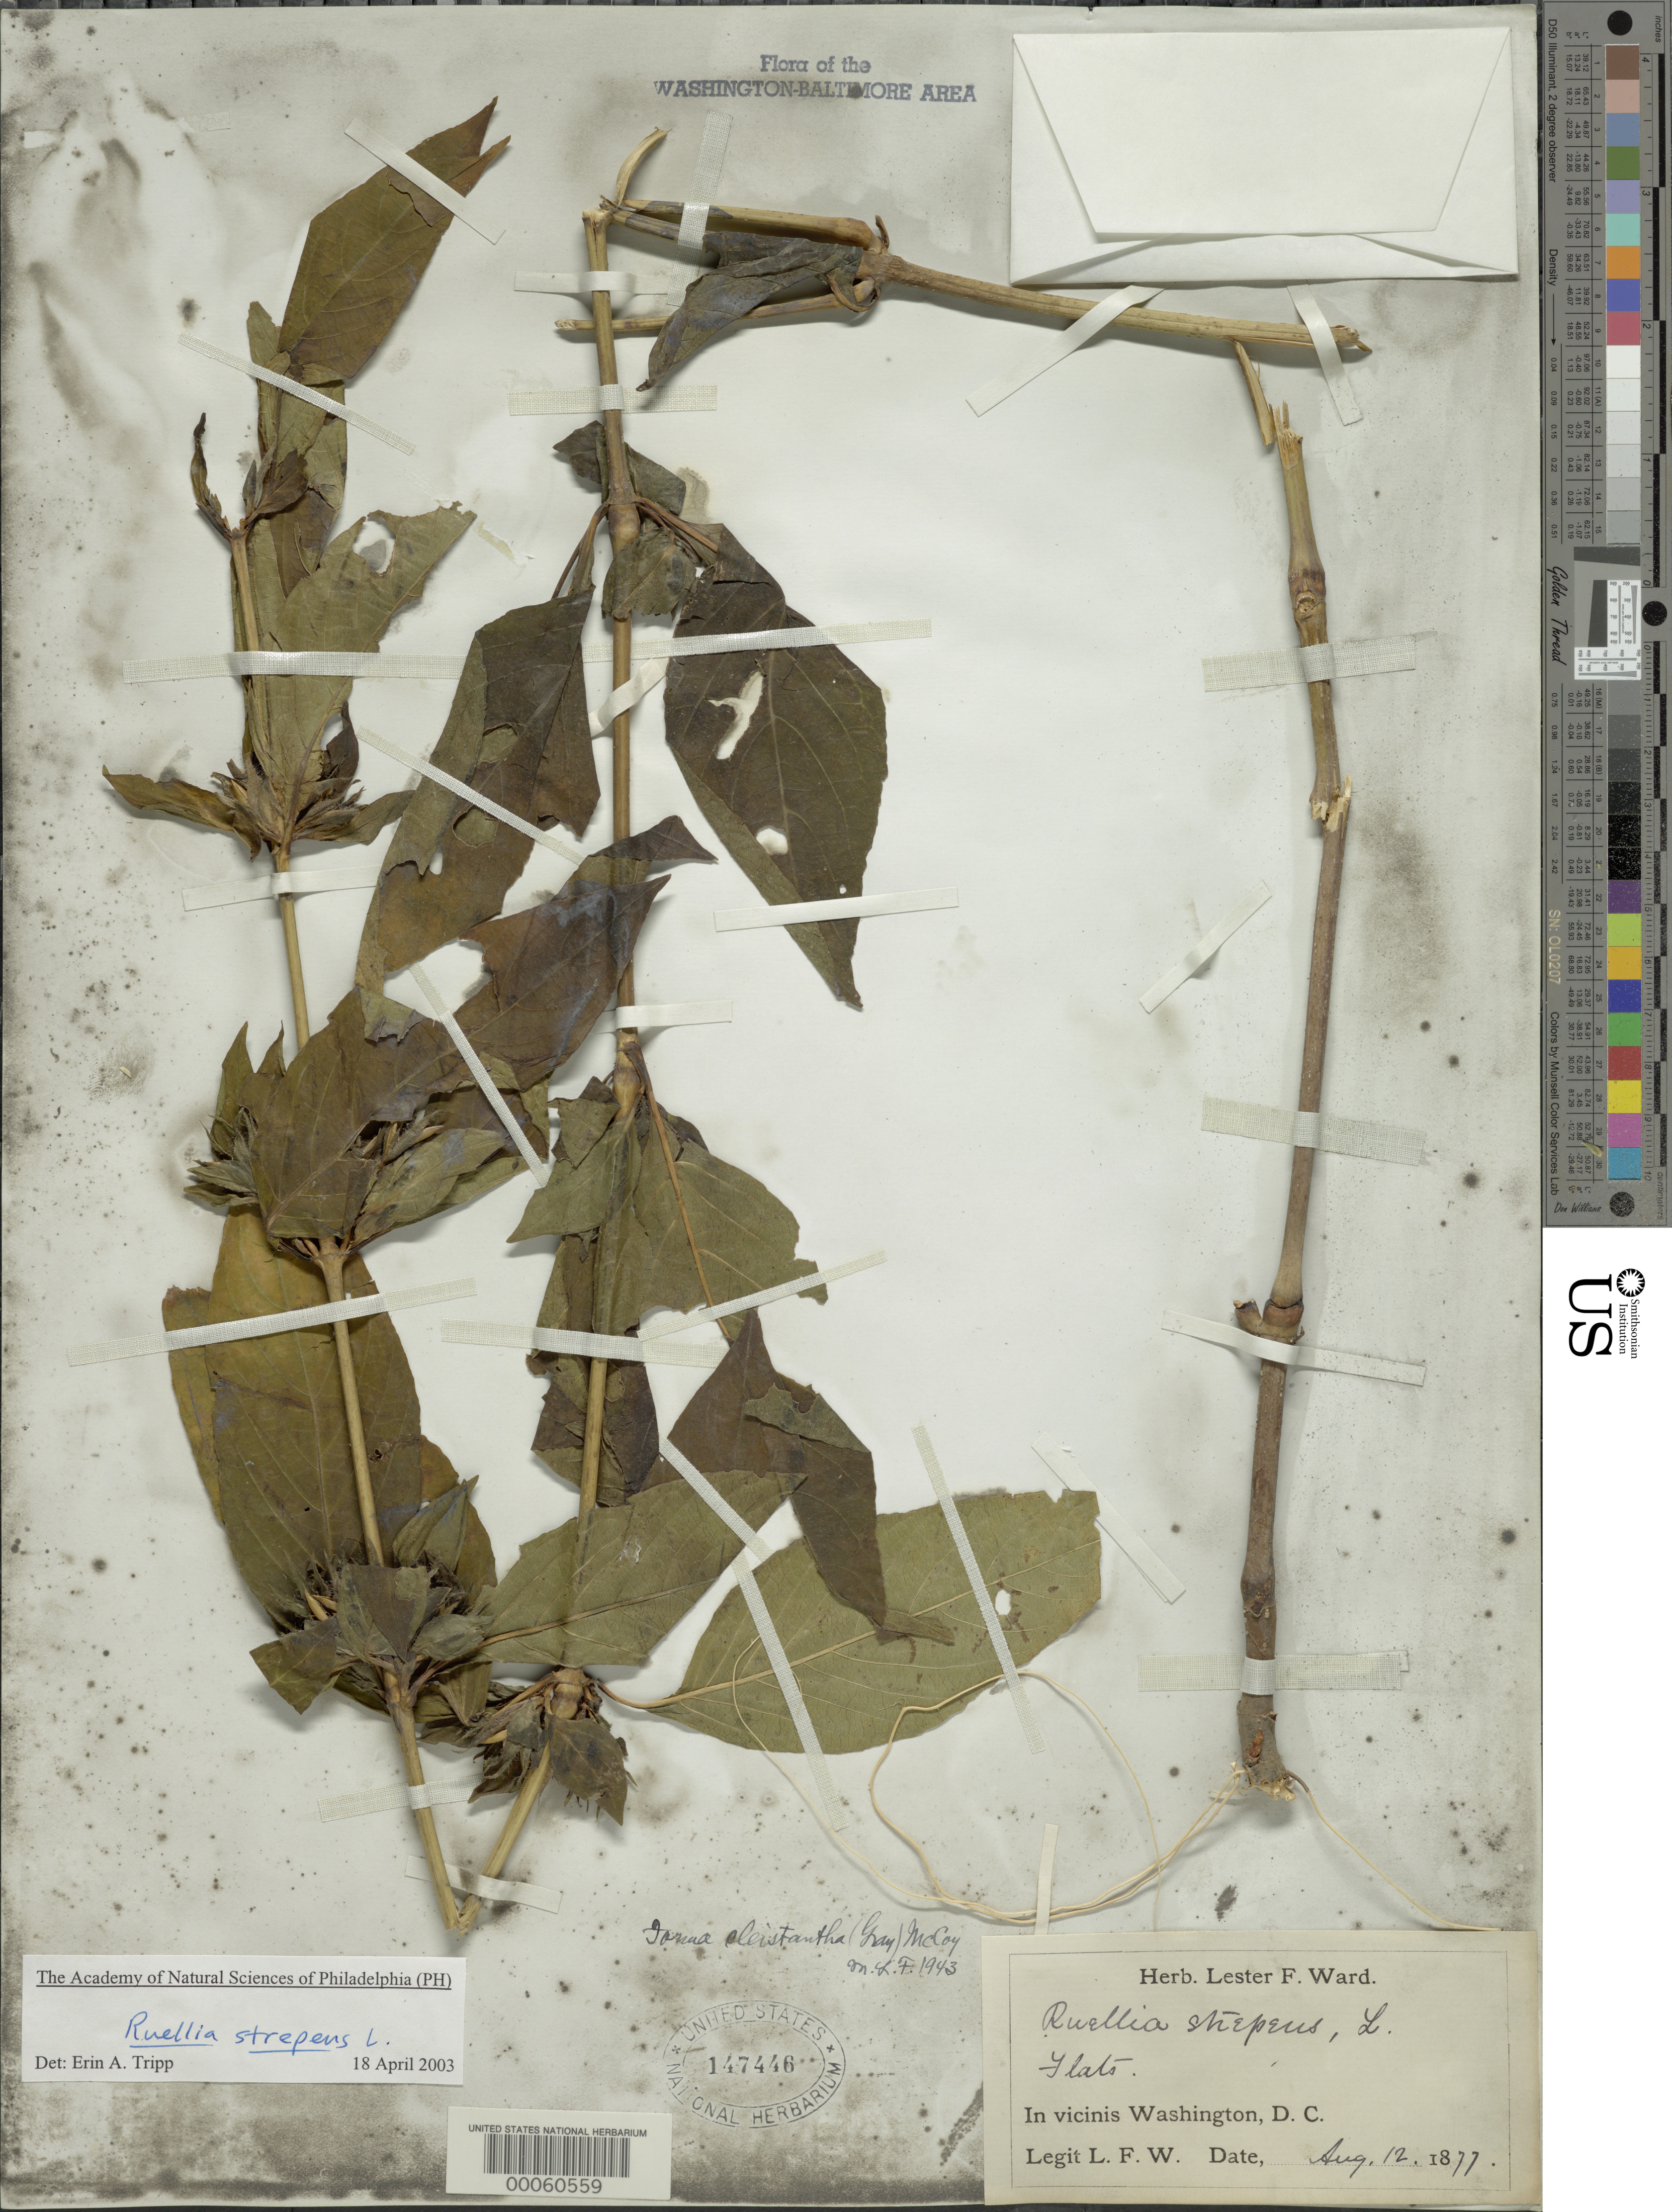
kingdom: Plantae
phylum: Tracheophyta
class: Magnoliopsida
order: Lamiales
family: Acanthaceae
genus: Ruellia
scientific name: Ruellia strepens f. cleistantha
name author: (A. Gray) S. McCoy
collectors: L. F. Ward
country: United States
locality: Potomac flats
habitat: Flats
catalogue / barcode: US 147446